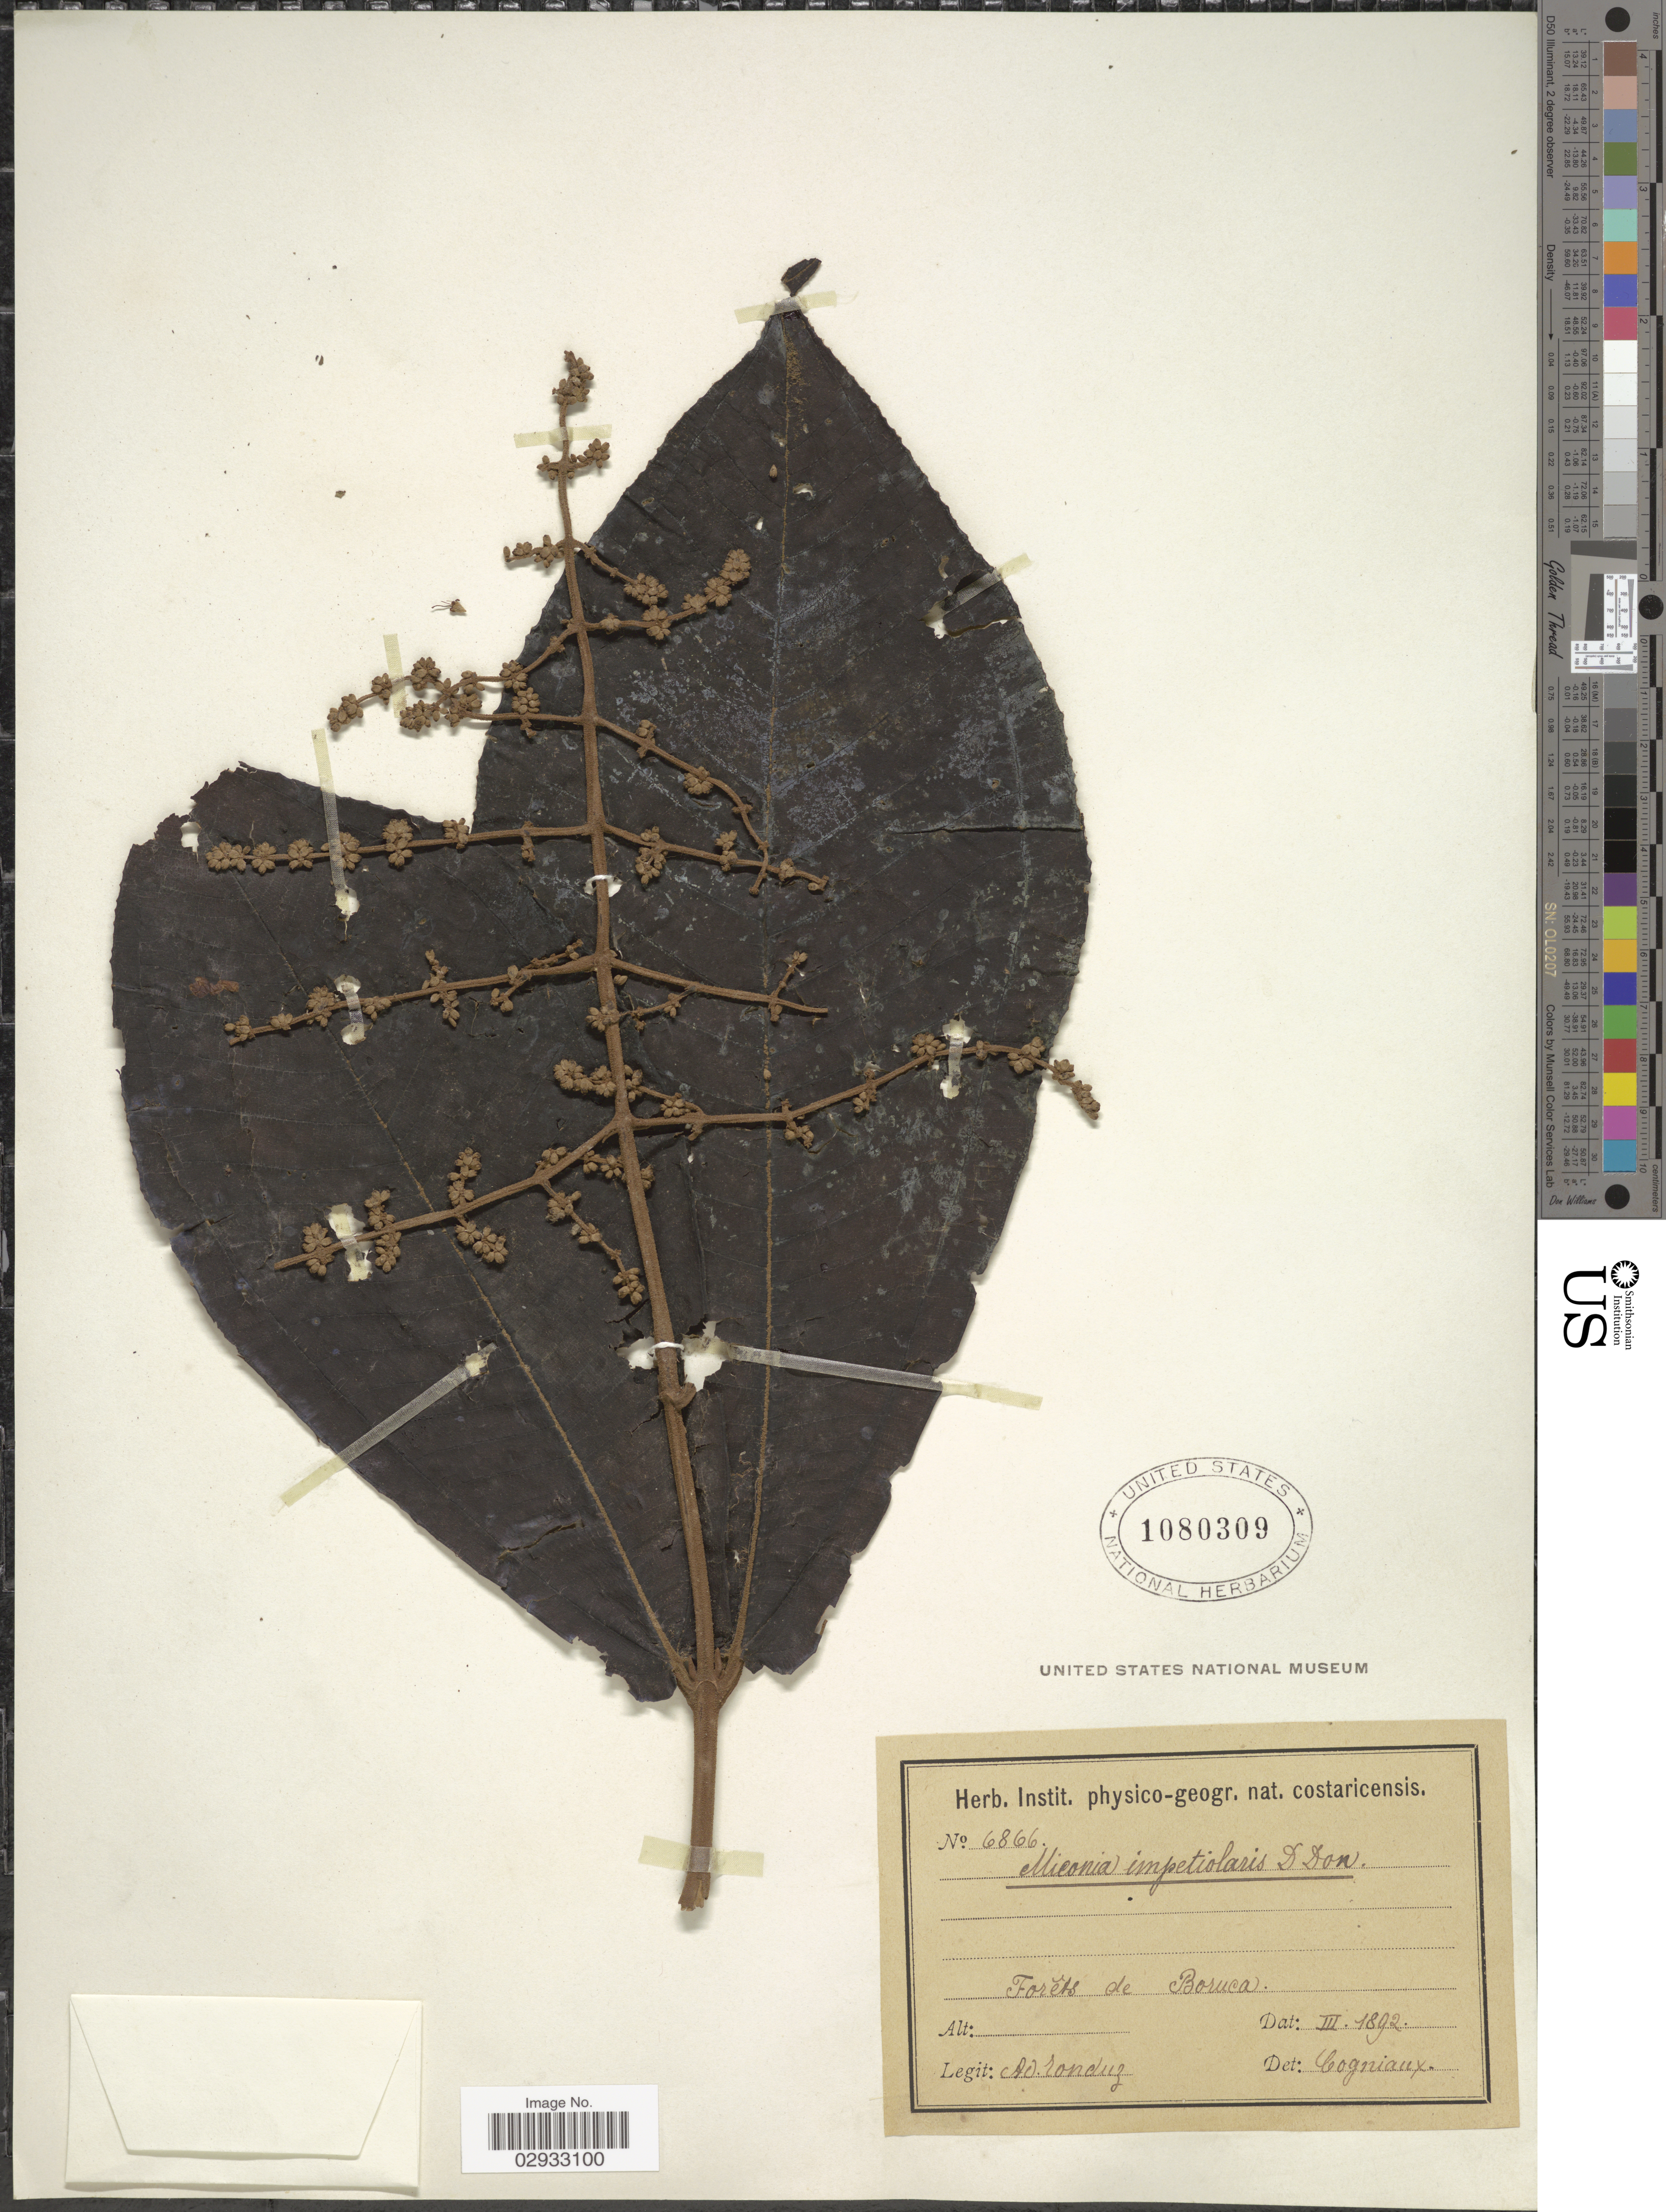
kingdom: Plantae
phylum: Tracheophyta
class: Magnoliopsida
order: Myrtales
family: Melastomataceae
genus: Miconia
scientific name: Miconia impetiolaris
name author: (Sw.) D. Don ex DC.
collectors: A. Tonduz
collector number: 6866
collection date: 1892-03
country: Costa Rica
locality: Forêts de Boruca.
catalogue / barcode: US 1080309